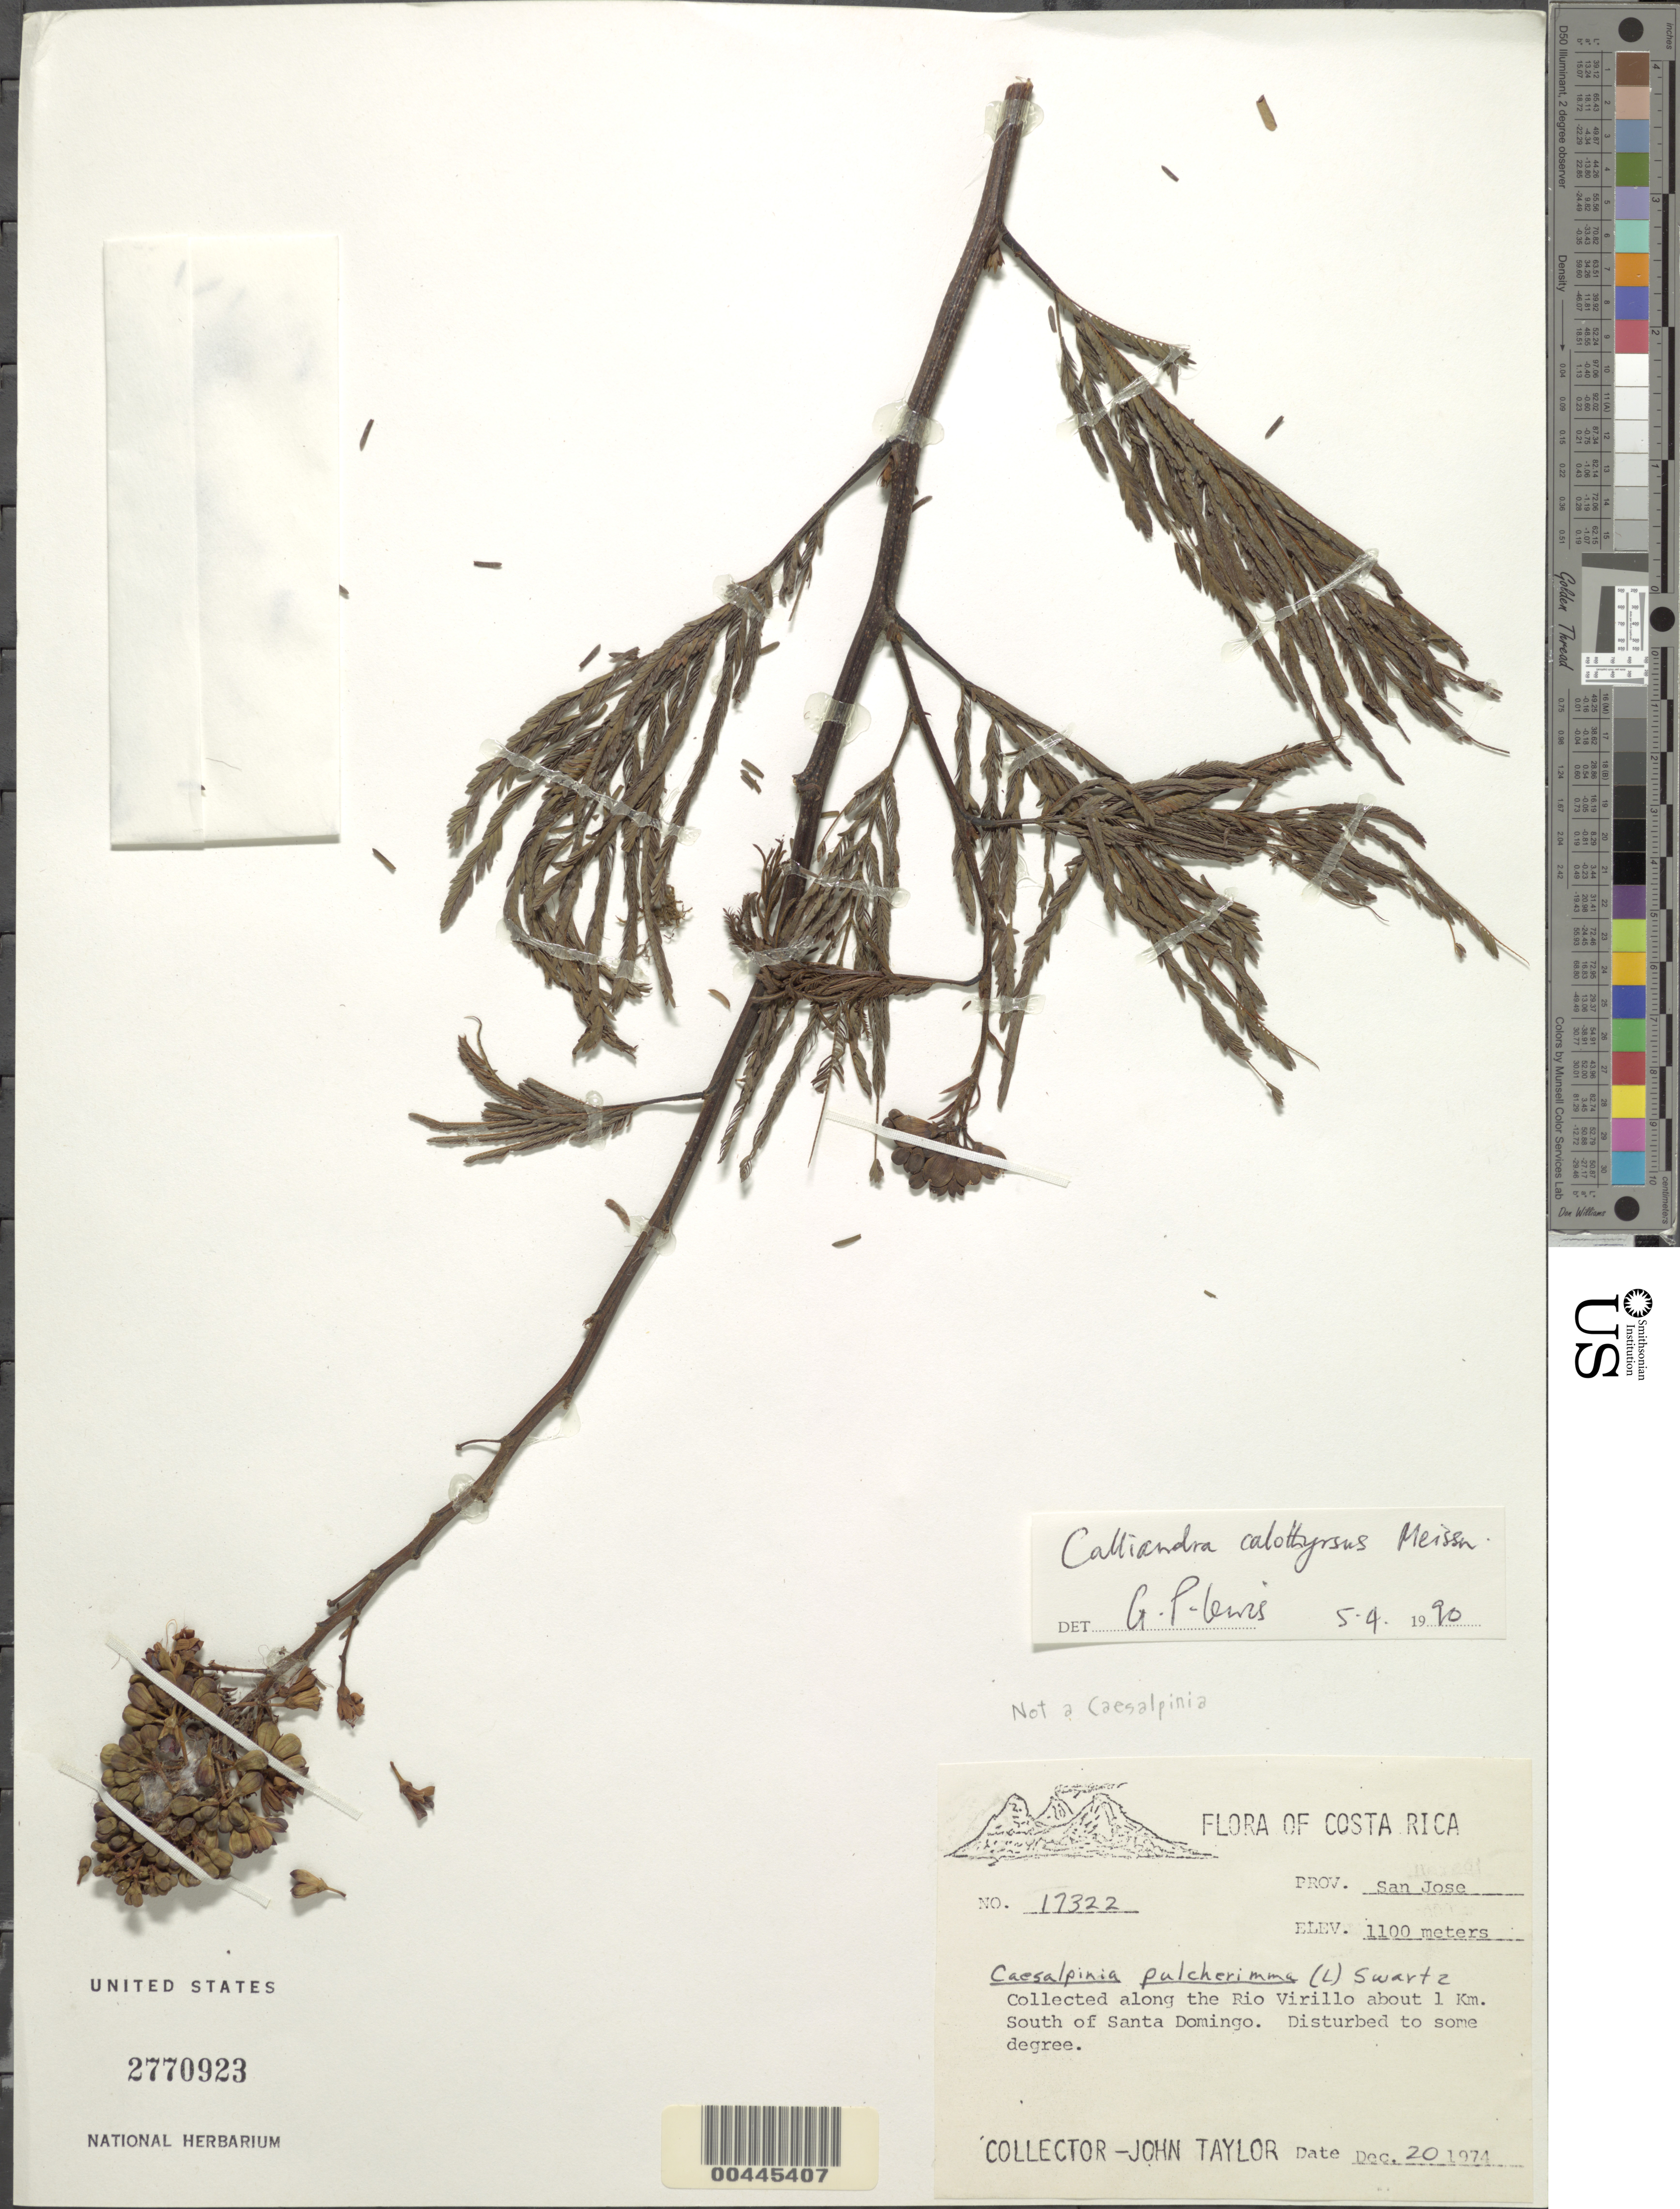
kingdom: Plantae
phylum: Tracheophyta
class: Magnoliopsida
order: Fabales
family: Fabaceae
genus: Calliandra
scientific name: Calliandra calothyrsus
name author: Meisn.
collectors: J. Taylor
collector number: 17322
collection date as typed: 20 Dec 1974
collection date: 1974-12-20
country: Costa Rica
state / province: San José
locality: Rio virillo, s of santa domingo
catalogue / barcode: US 2770923